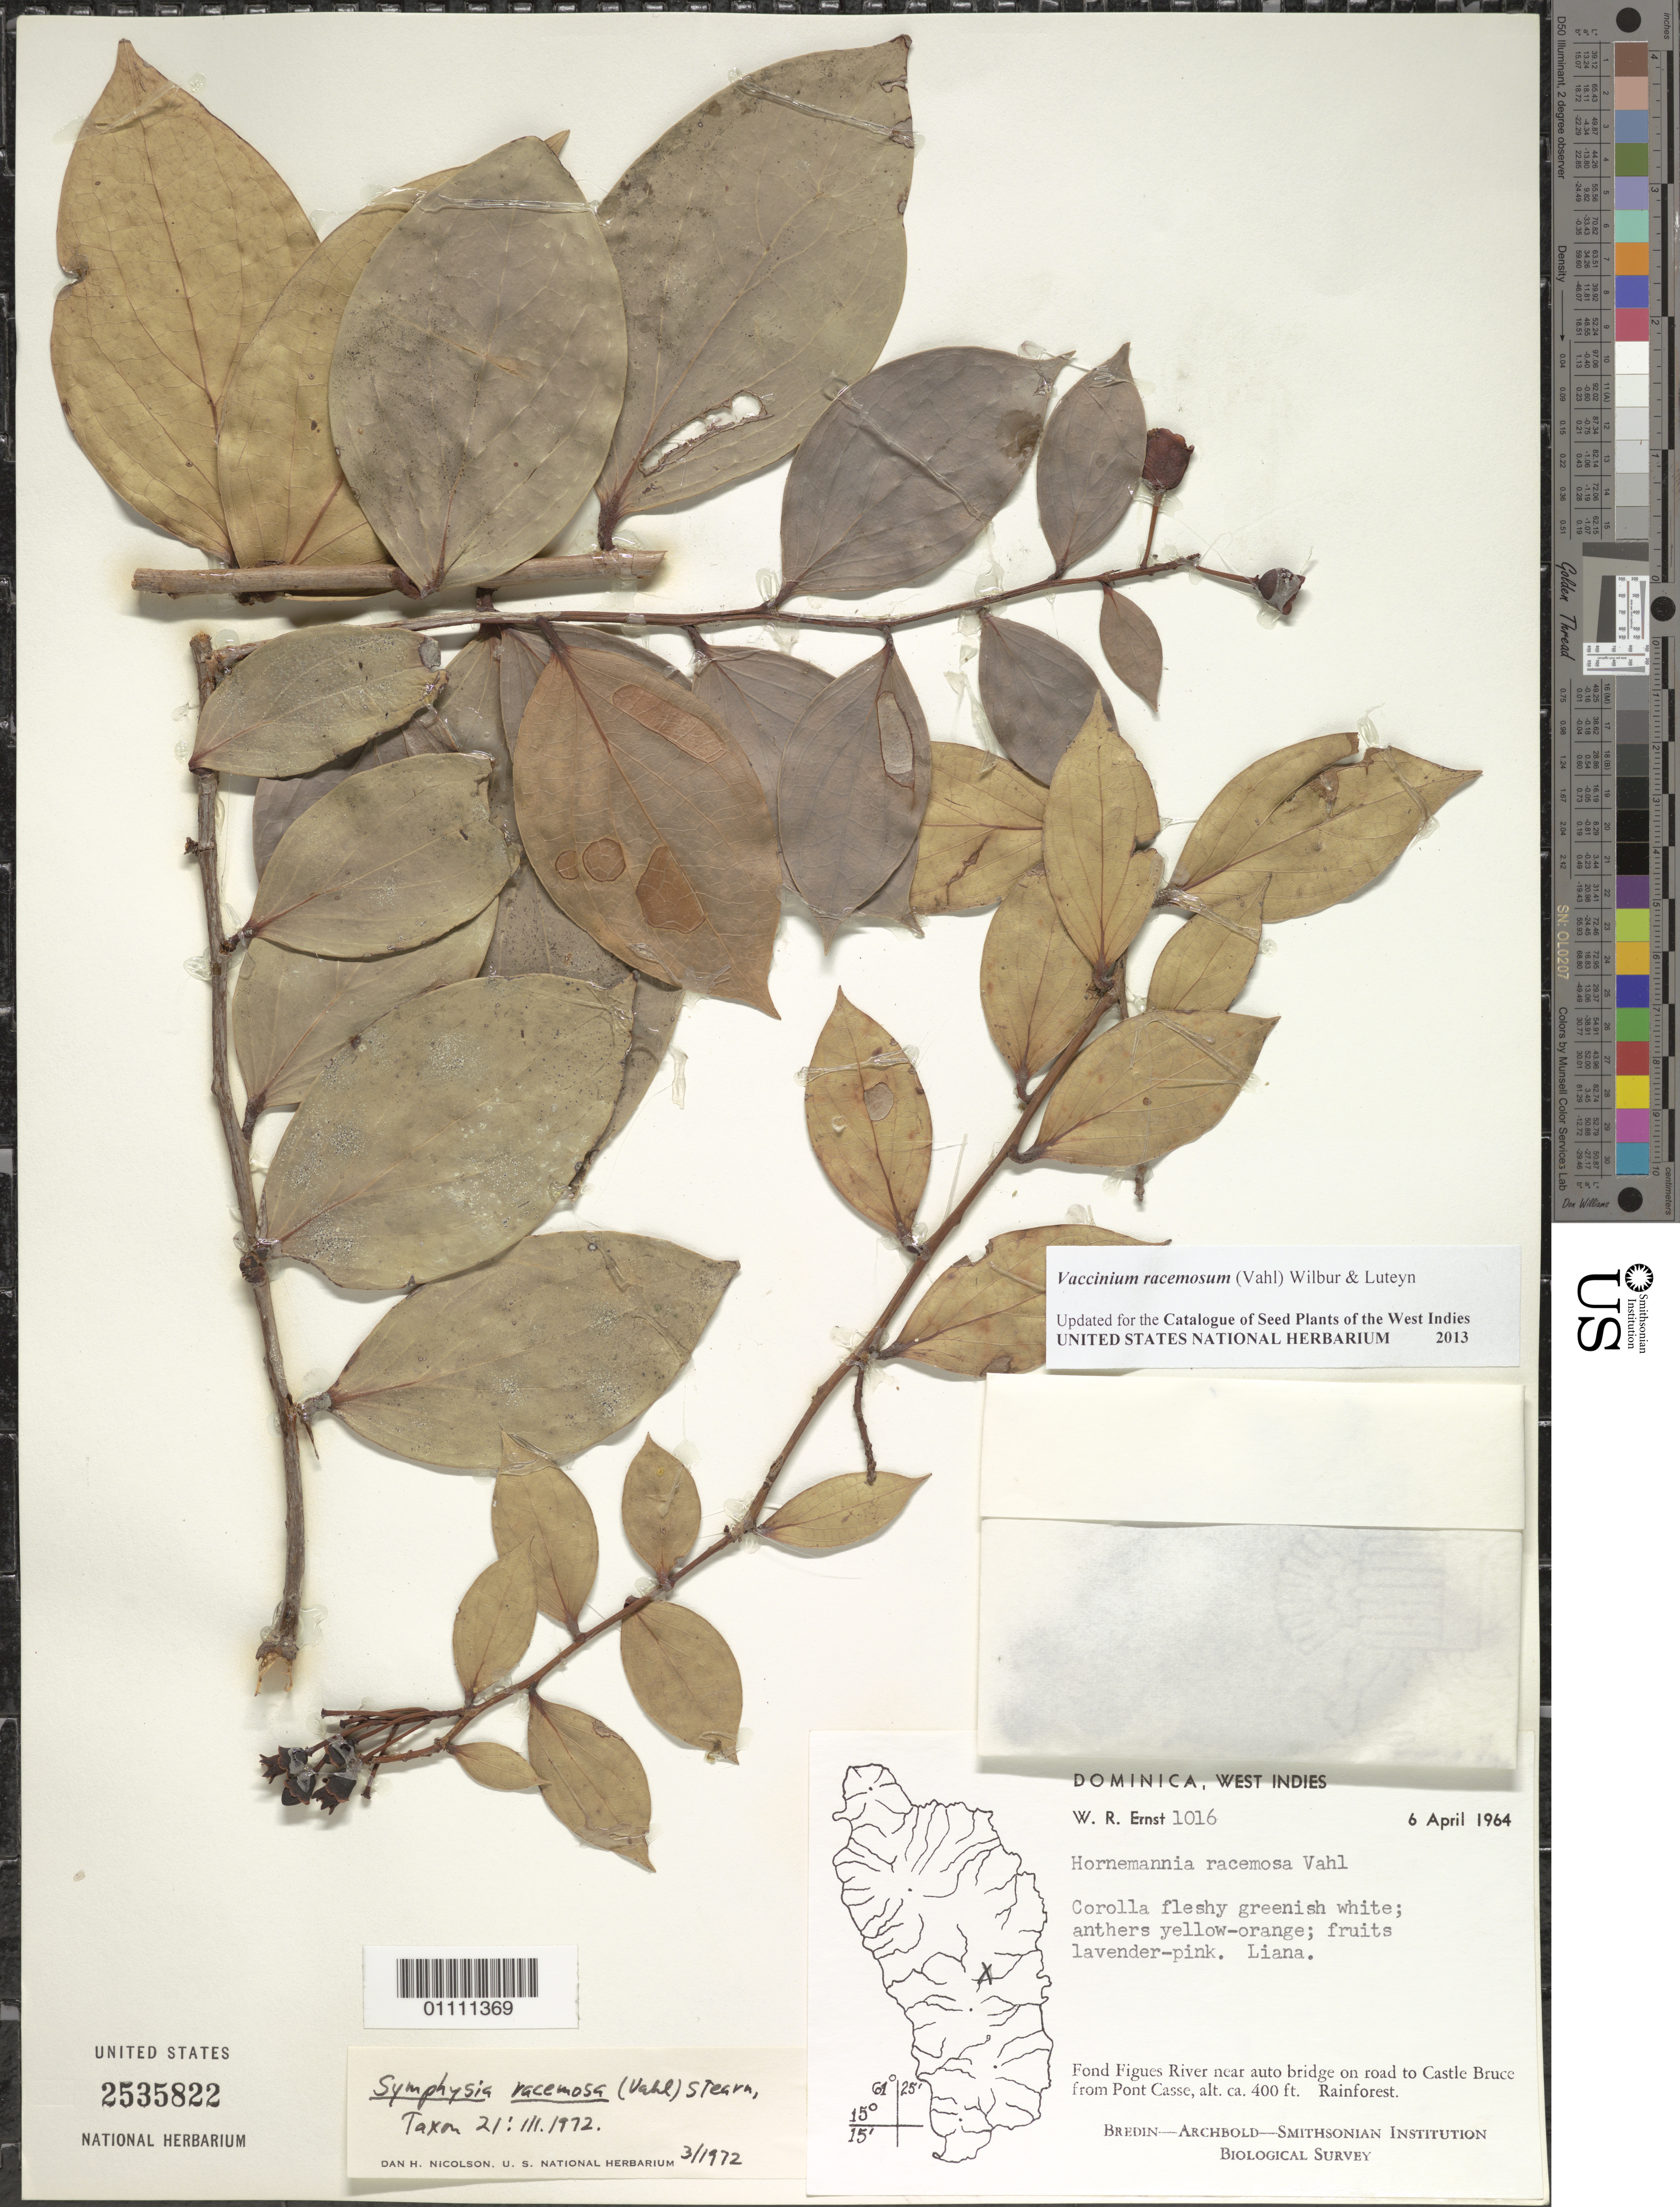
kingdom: Plantae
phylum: Tracheophyta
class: Magnoliopsida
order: Ericales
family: Ericaceae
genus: Vaccinium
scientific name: Vaccinium racemosum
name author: (Vahl) Wilbur & Luteyn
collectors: W. R. Ernst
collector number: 1016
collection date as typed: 06 Apr 1964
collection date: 1964-04-06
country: Dominica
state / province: St. David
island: Dominica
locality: Fond Figues River near auto bridge on road to Castle Bruce from Pont Casse. Rainforest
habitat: Rainforest.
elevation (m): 122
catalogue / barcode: US 2535822